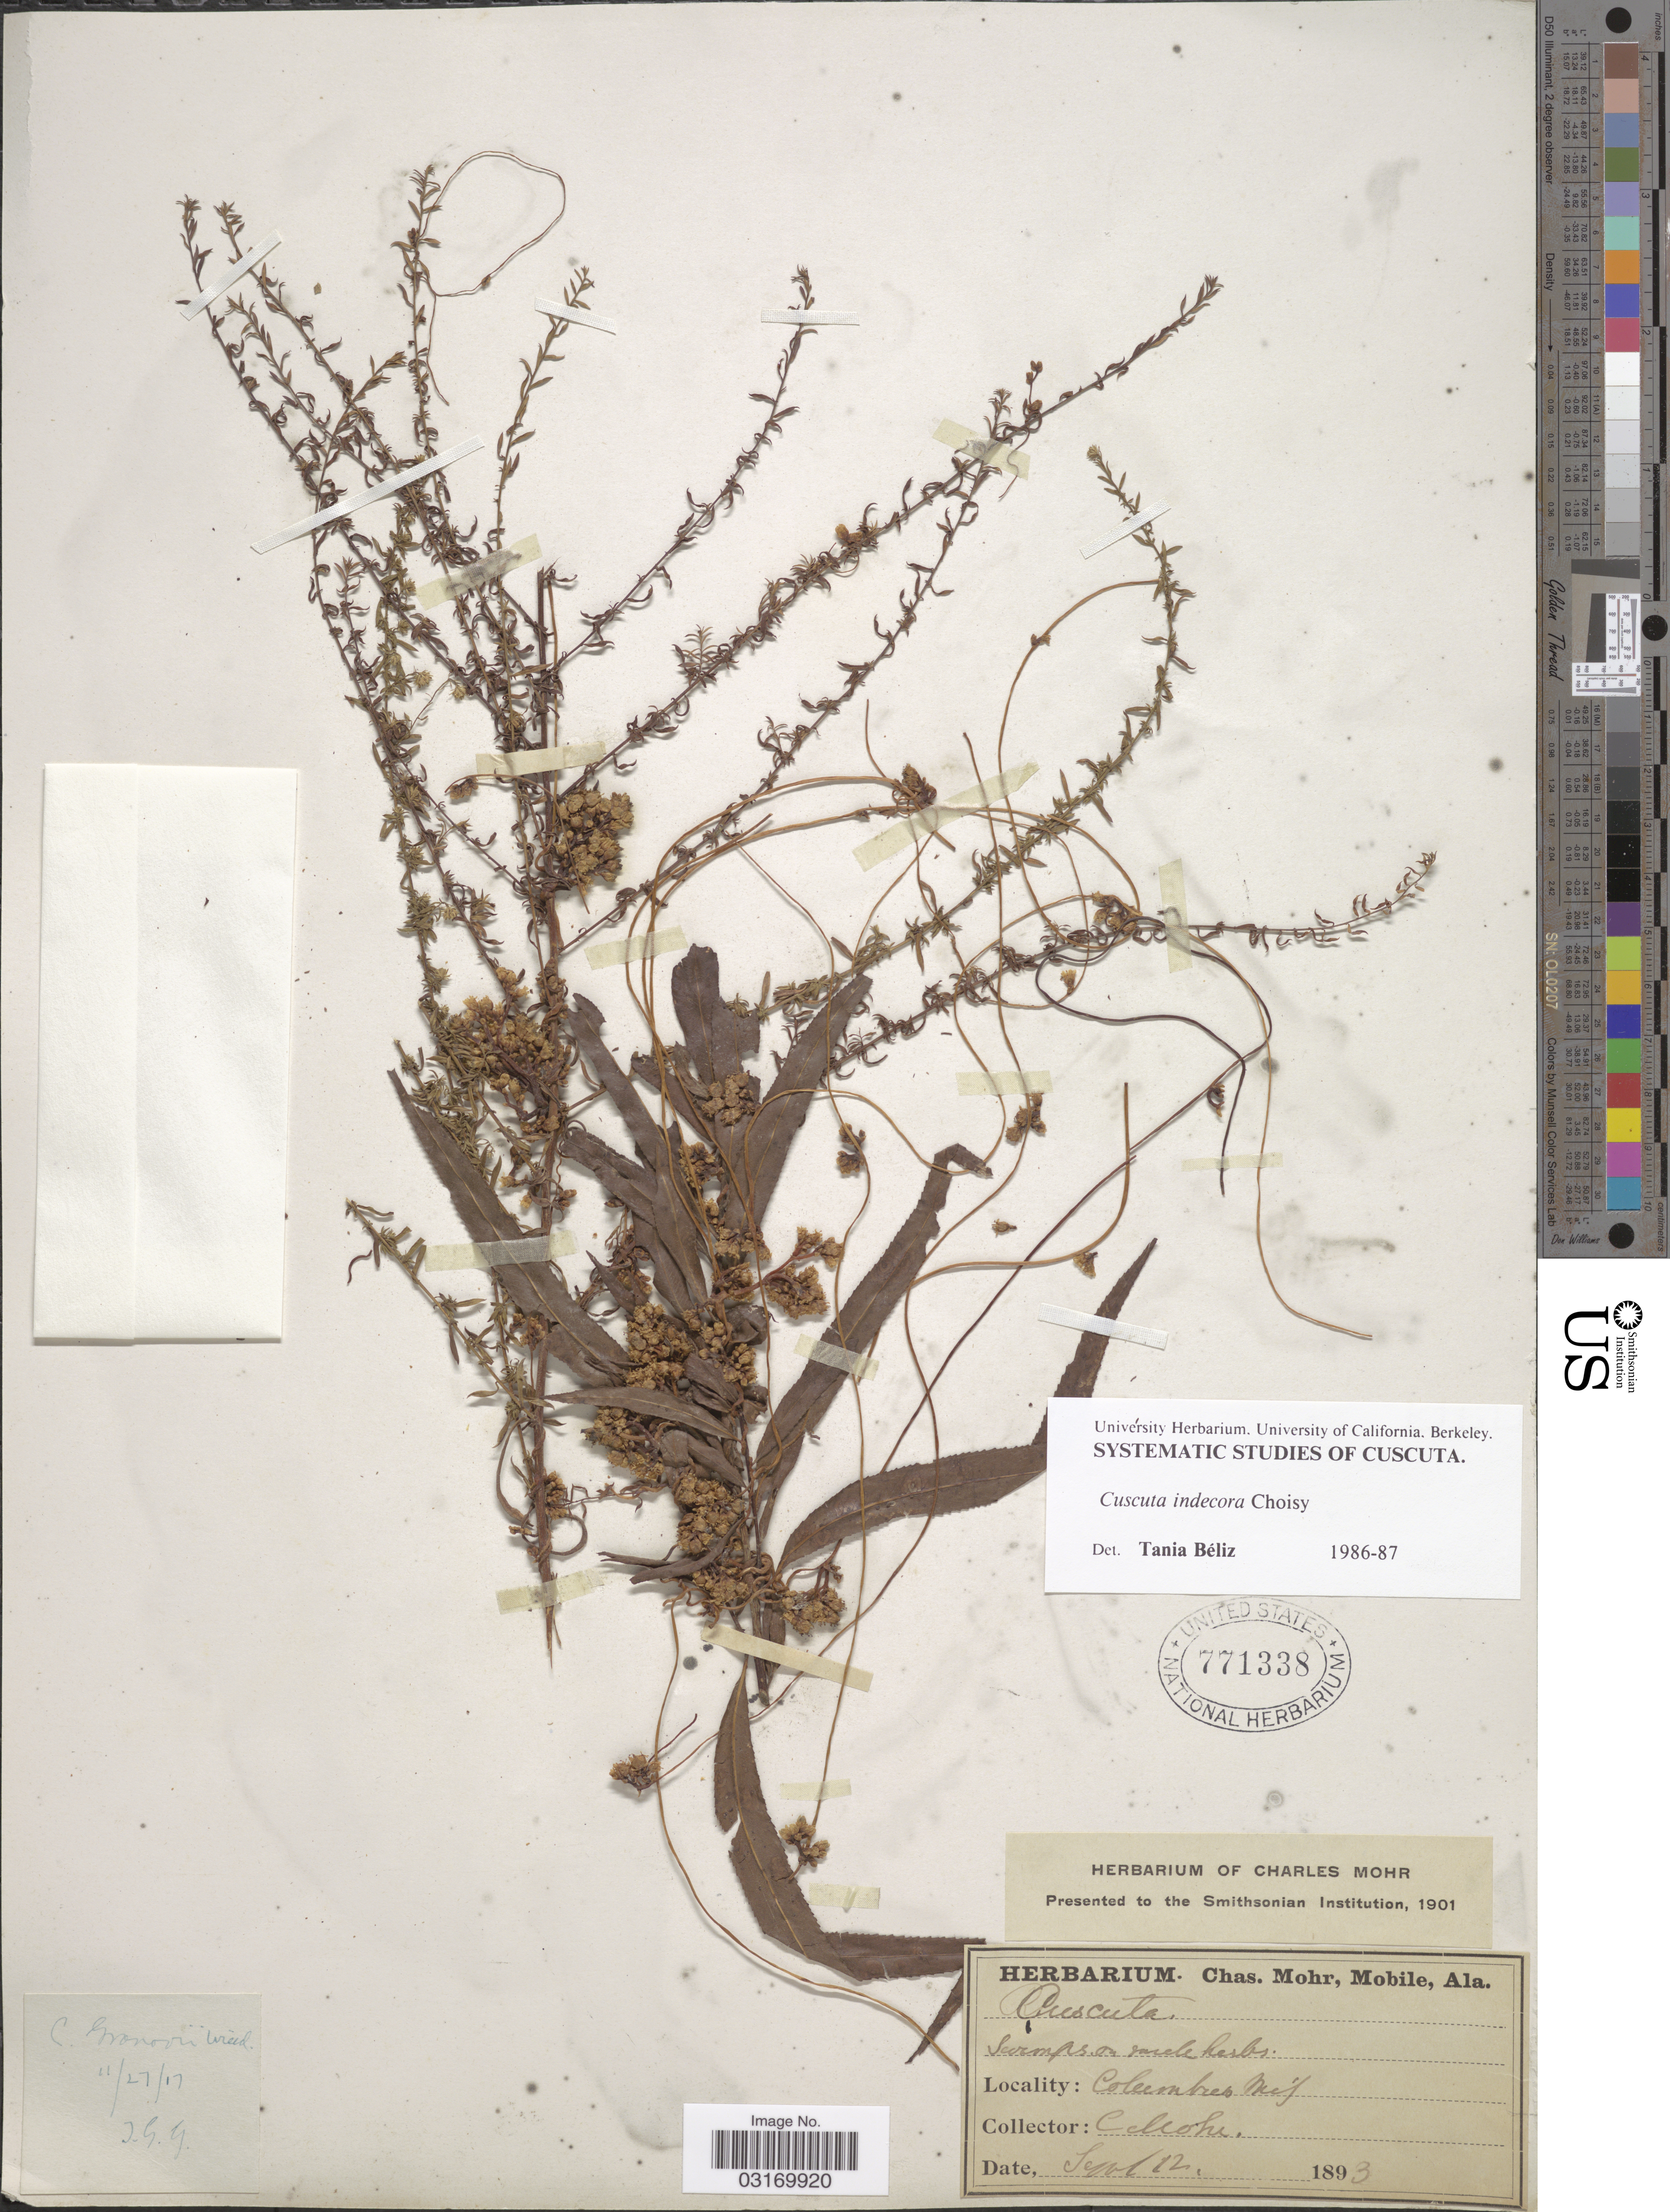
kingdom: Plantae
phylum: Tracheophyta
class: Magnoliopsida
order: Solanales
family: Convolvulaceae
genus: Cuscuta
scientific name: Cuscuta indecora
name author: Choisy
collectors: C. Mohr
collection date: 1893-09-12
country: United States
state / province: New Jersey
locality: Columbus.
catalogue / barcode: US 771338